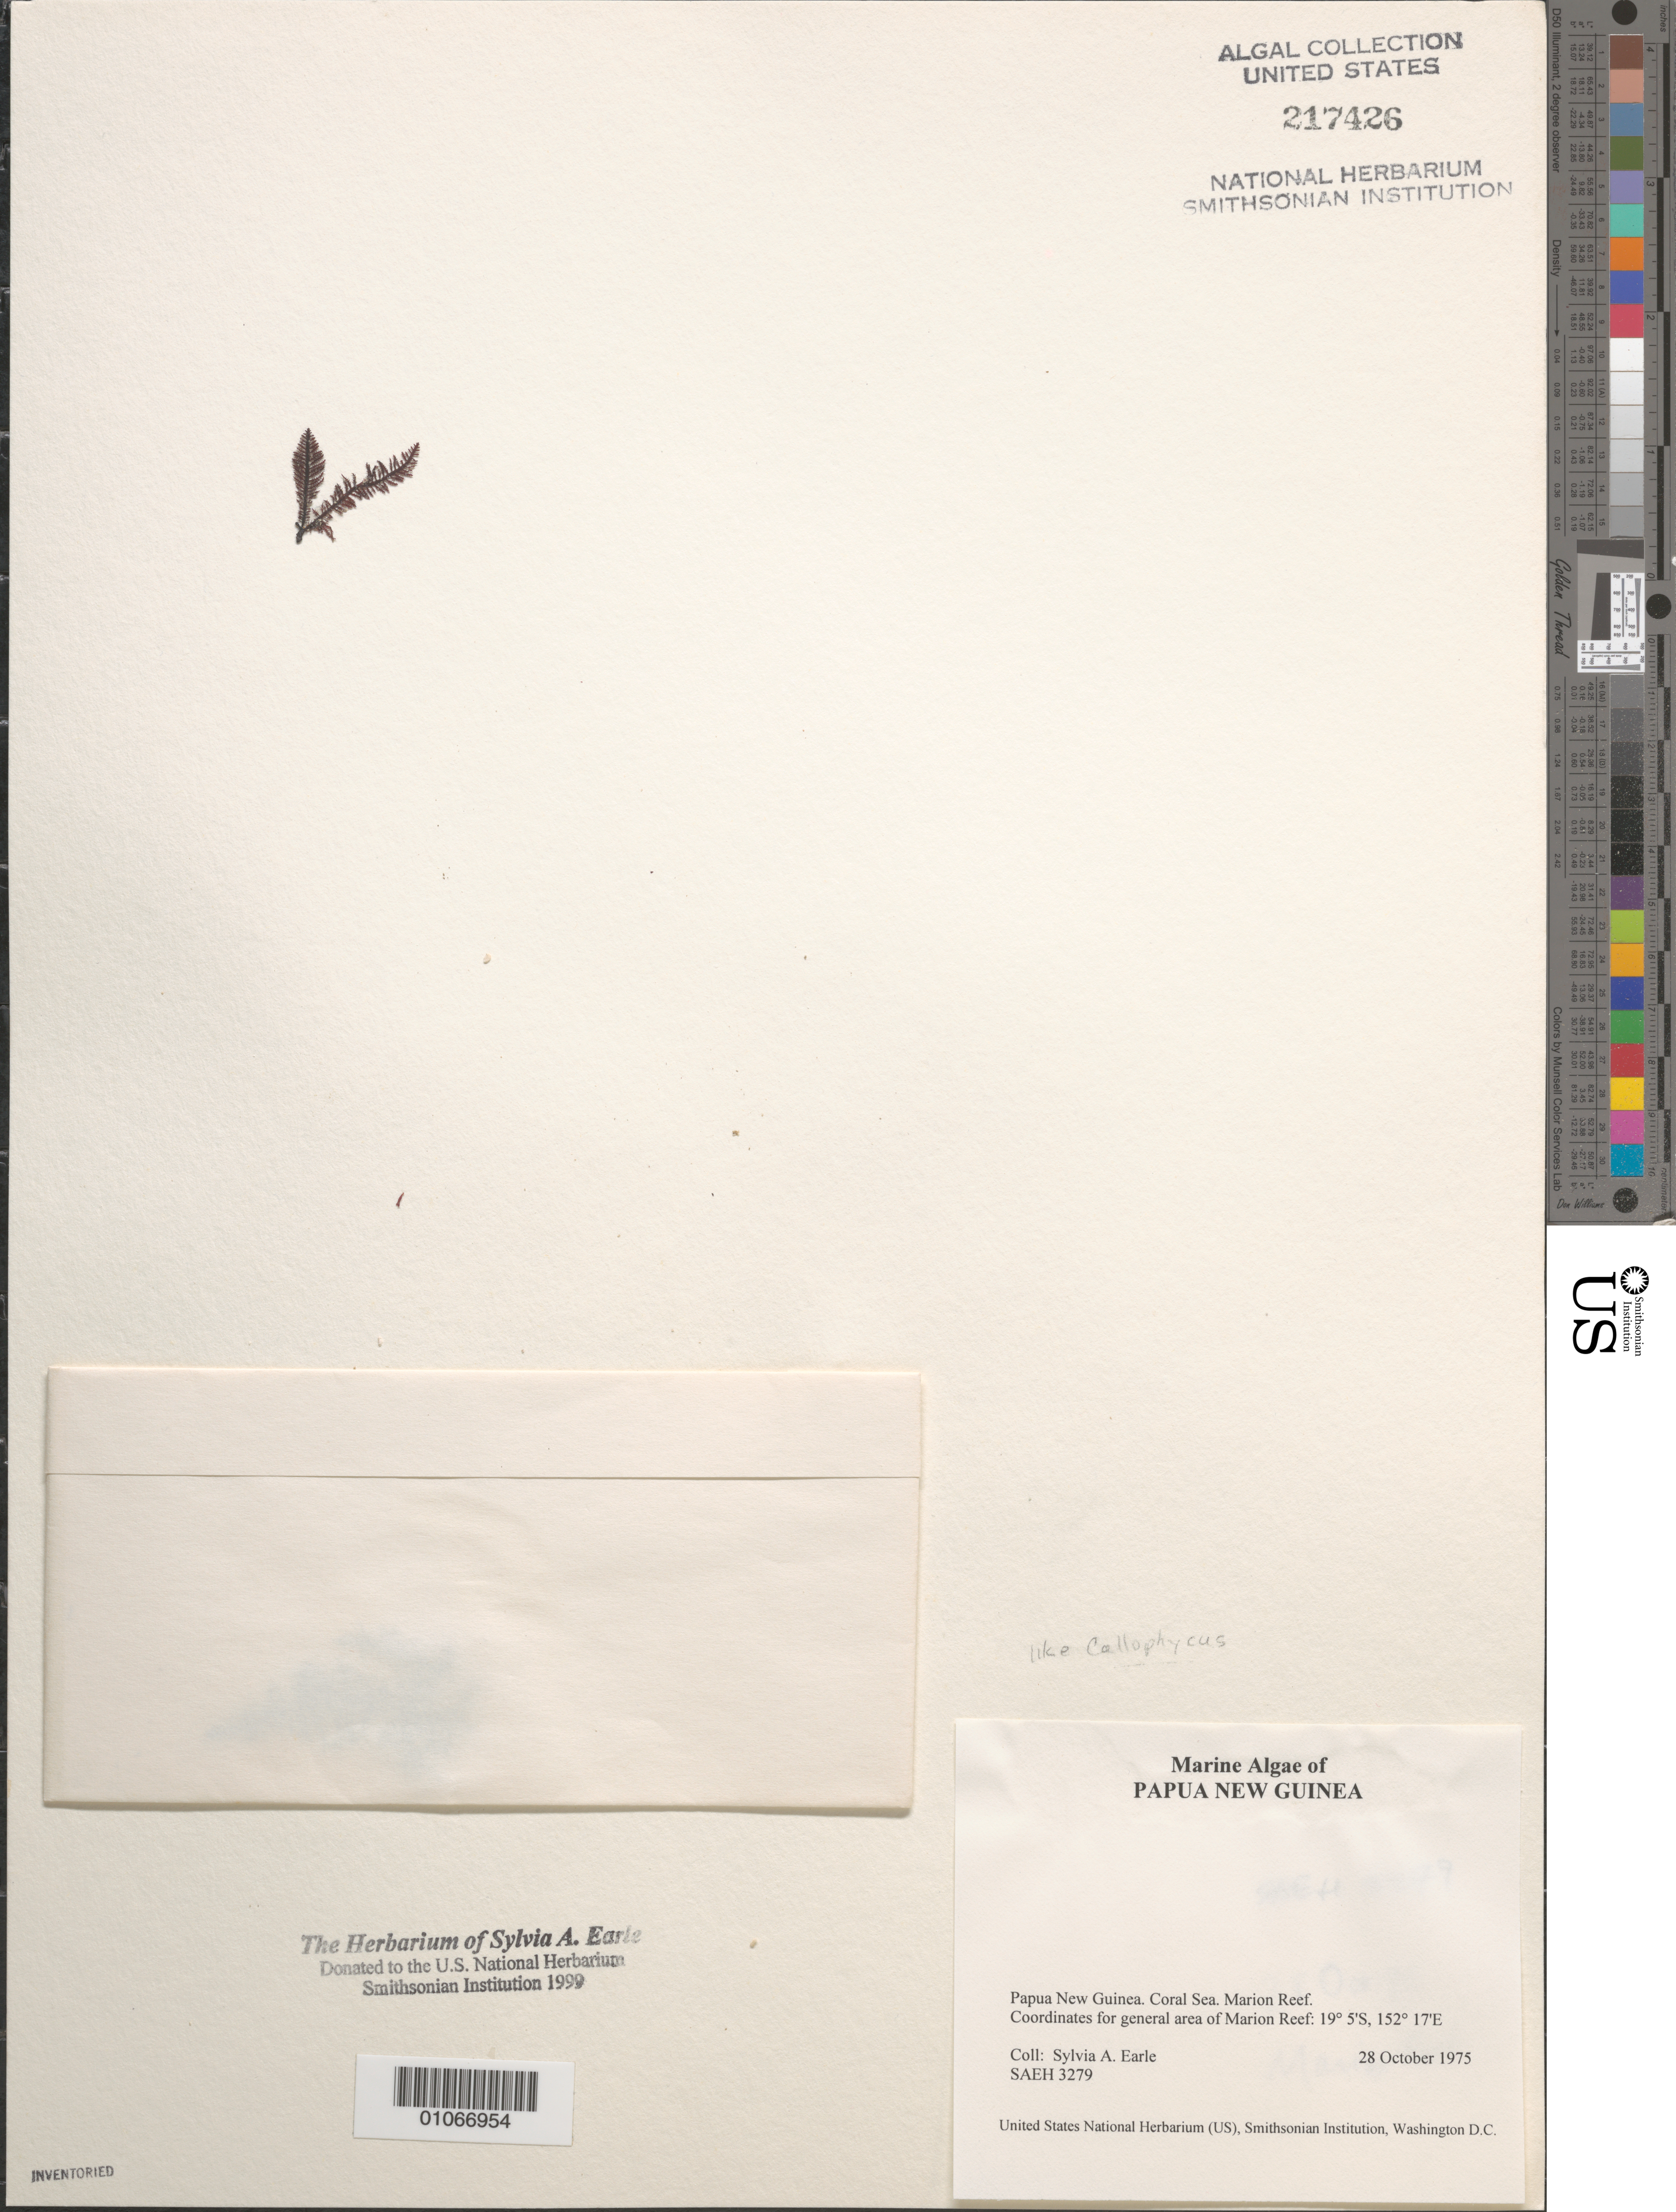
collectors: S. A. Earle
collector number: SAEH 3279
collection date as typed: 28 Oct 1975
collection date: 1975-10-28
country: Australia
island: Marion Reef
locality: Coral Sea, Marion Reef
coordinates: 19 5'S, 152 17'E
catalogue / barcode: US 217426